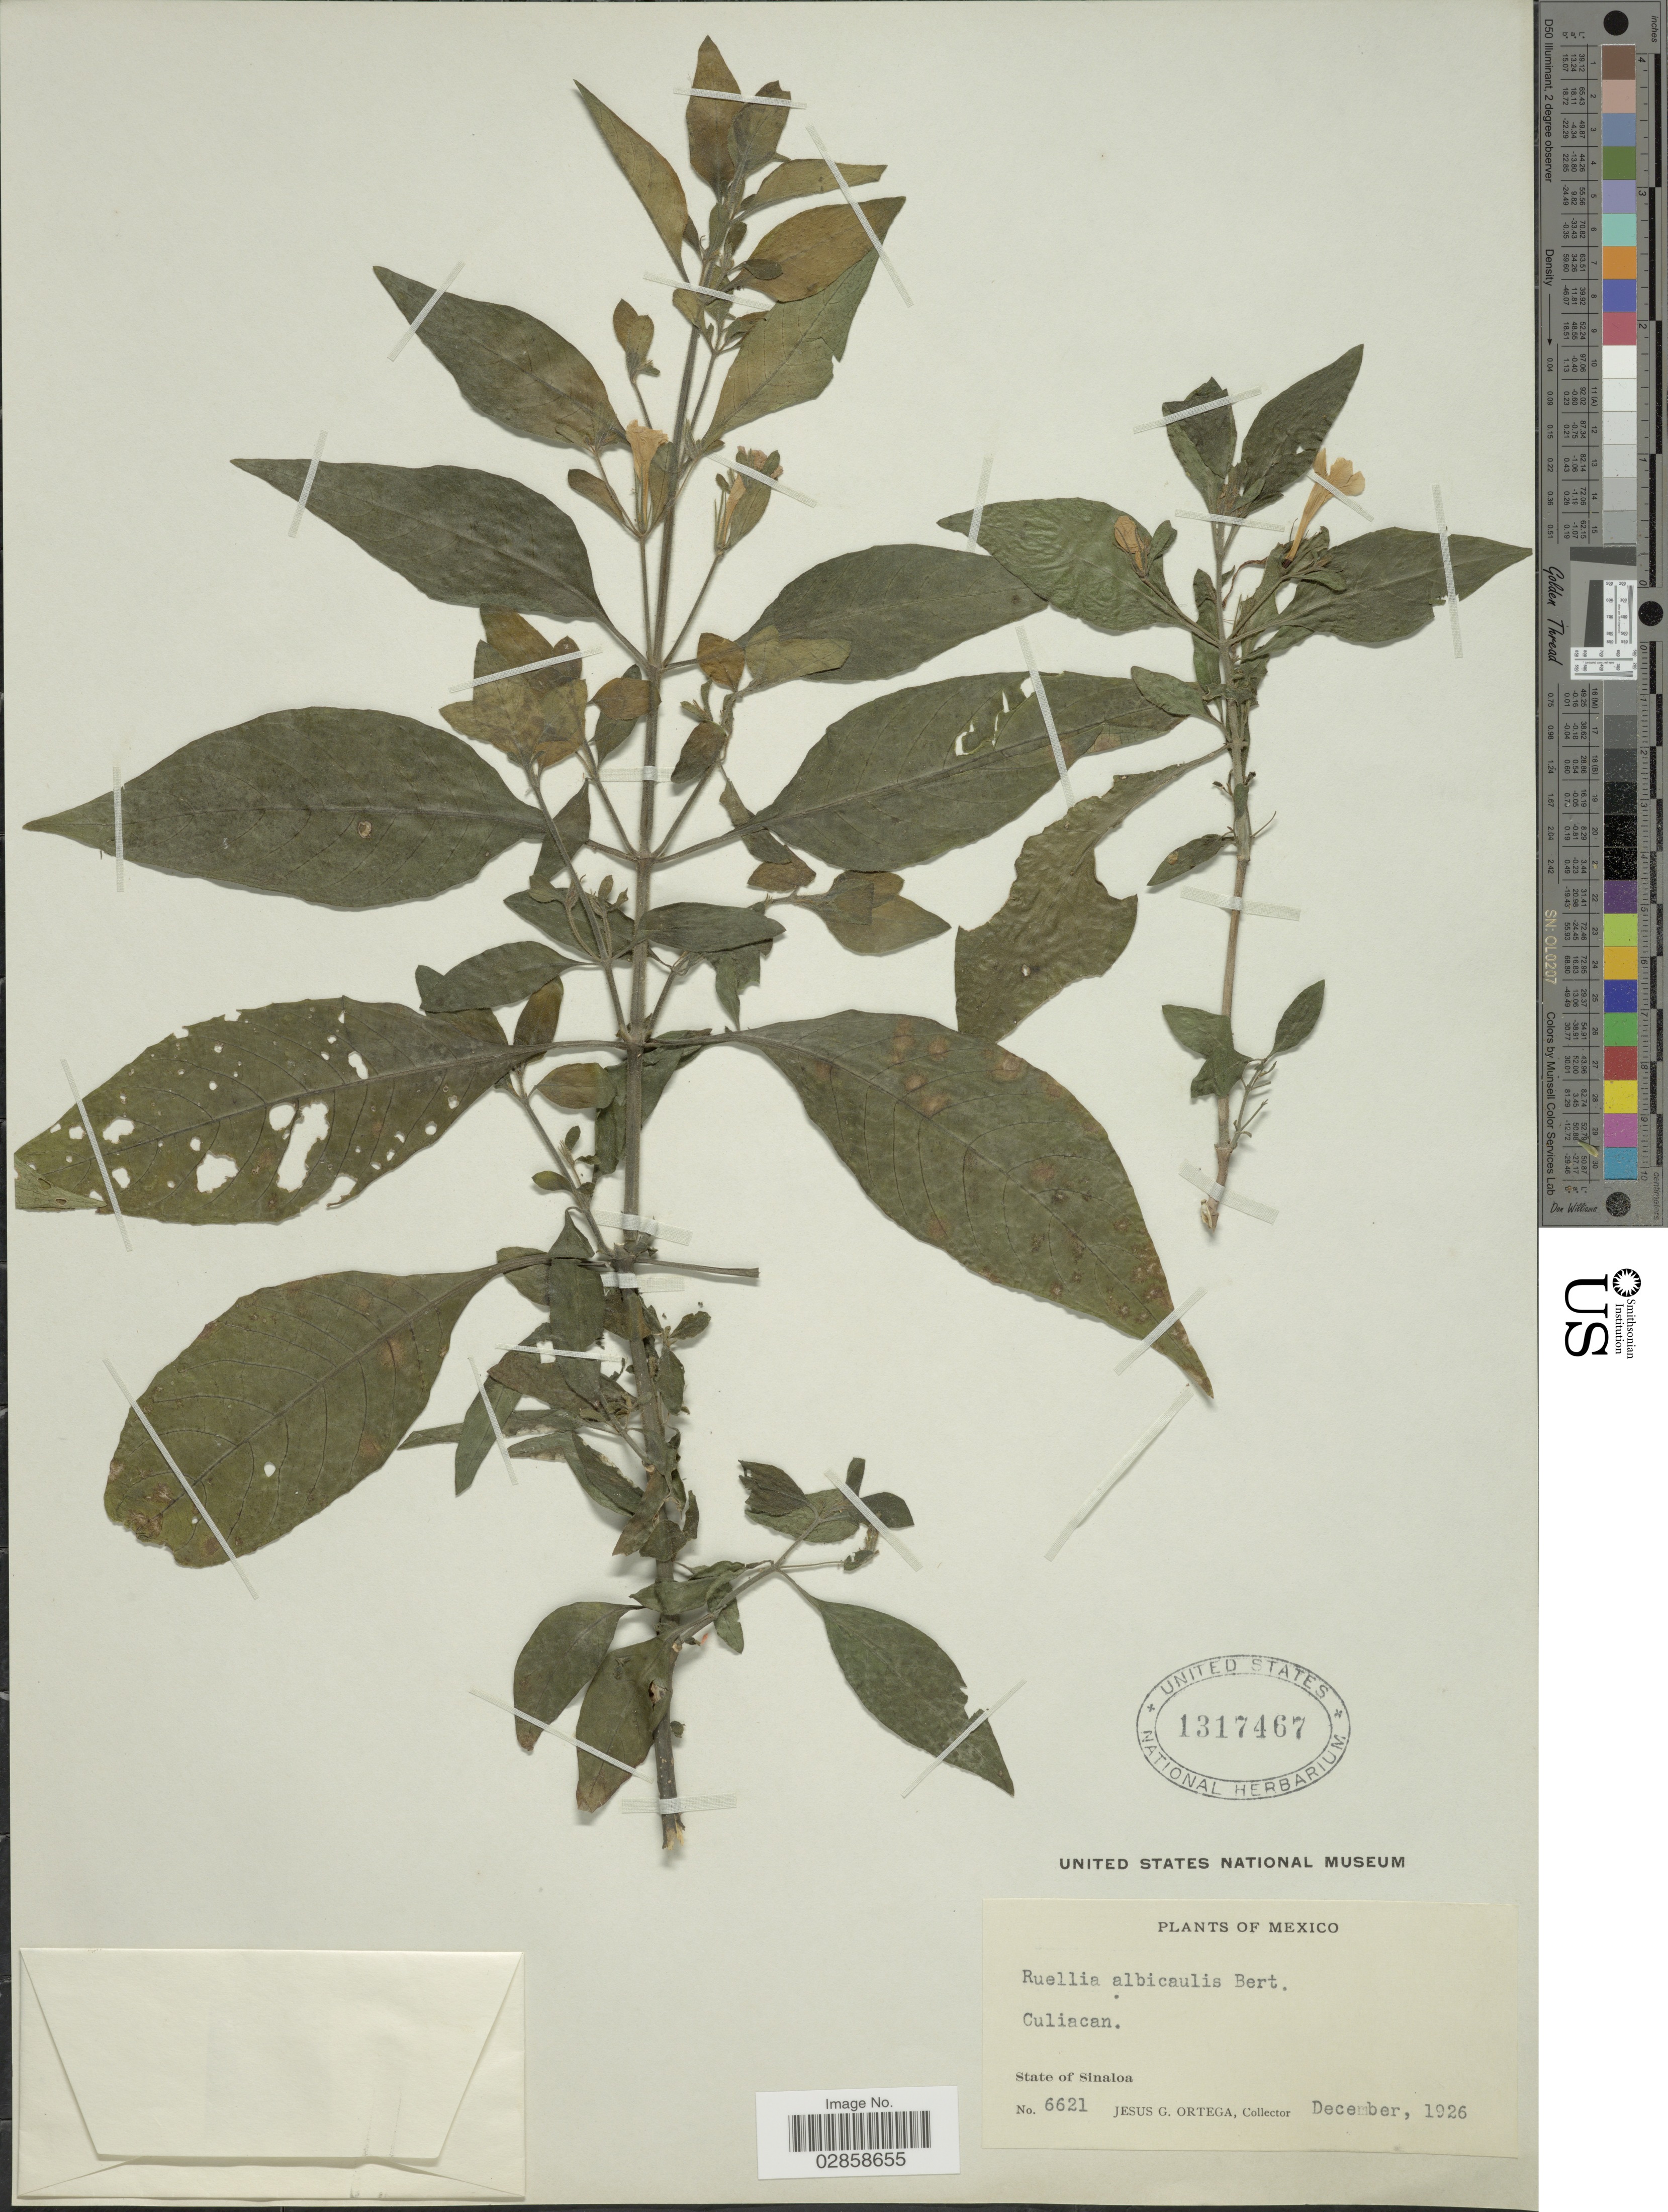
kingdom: Plantae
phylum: Tracheophyta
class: Magnoliopsida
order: Lamiales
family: Acanthaceae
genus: Ruellia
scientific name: Ruellia inundata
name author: Kunth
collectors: J. Ortega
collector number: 6621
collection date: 1926-12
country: Mexico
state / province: Sinaloa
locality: Culiacan.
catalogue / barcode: US 1317467